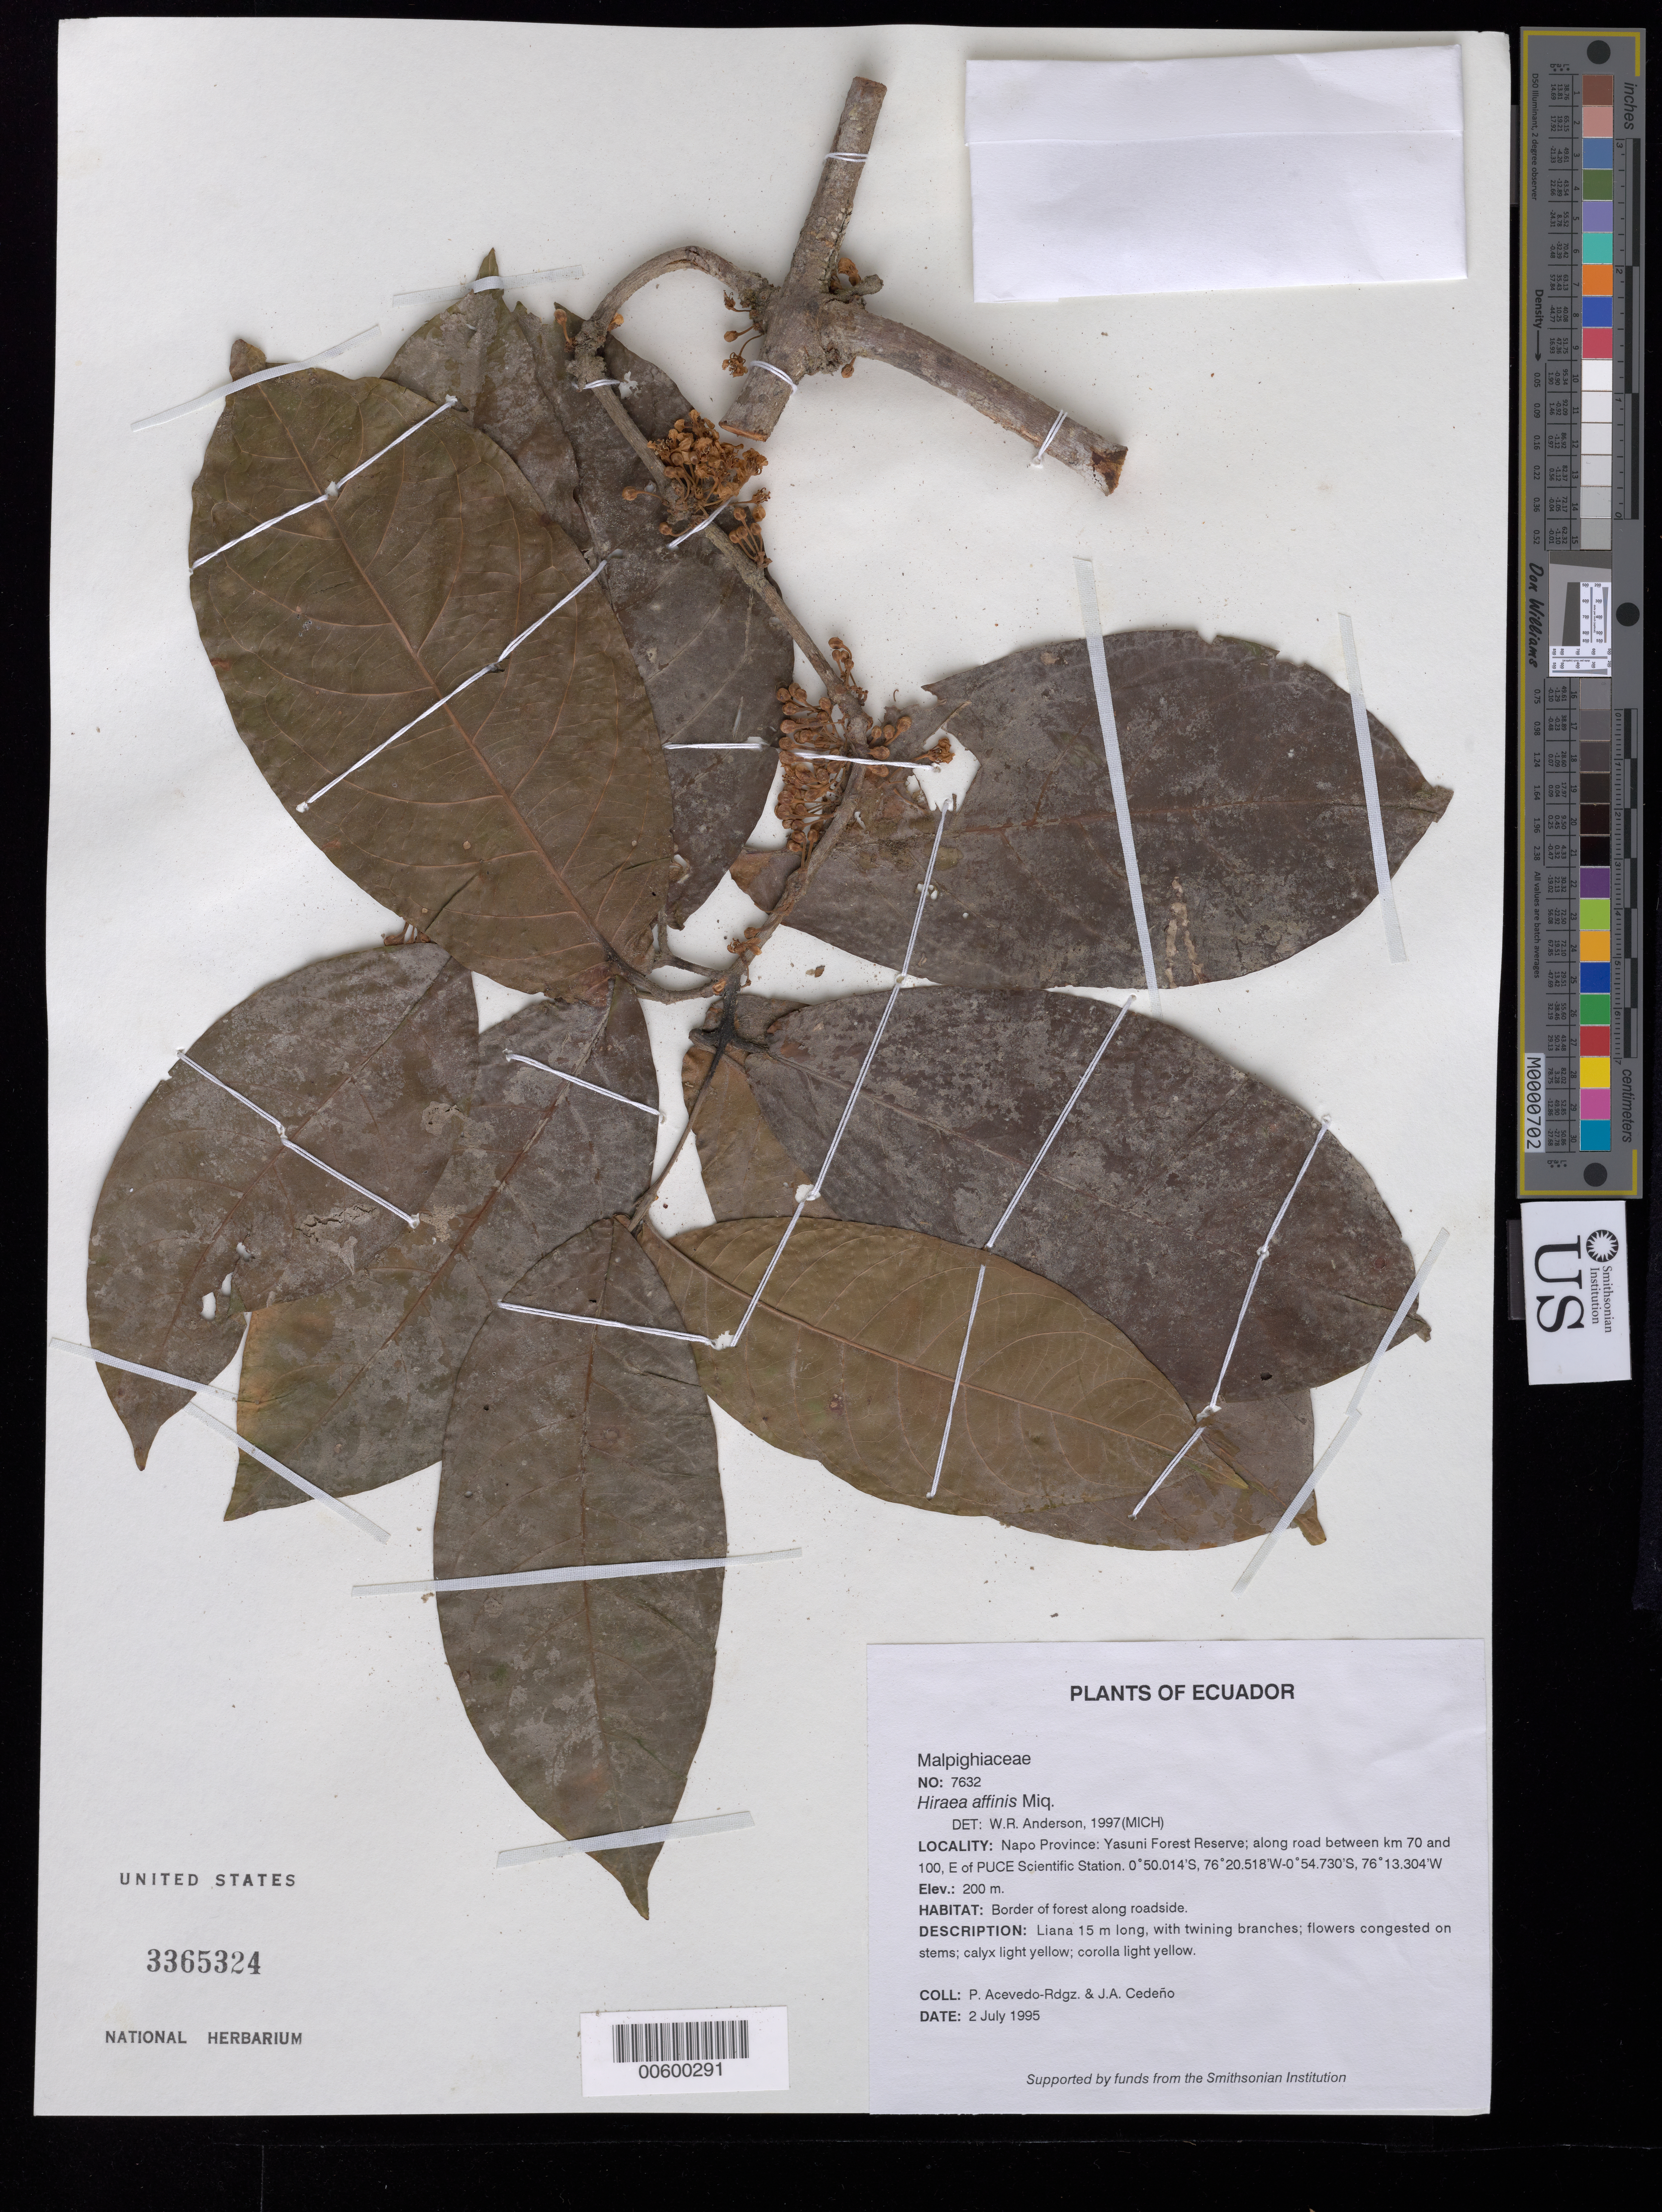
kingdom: Plantae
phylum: Tracheophyta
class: Magnoliopsida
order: Malpighiales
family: Malpighiaceae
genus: Hiraea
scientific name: Hiraea affinis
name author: Miq.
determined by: Anderson, W. R., (MICH), University of Michigan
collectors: P. Acevedo-Rodr. & J. A. Cedeño M.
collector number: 7632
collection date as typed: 02 Jul 1995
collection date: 1995-07-02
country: Ecuador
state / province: Napo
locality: Napo Province: Yasuni Forest Reserve; along road between km 70 and 100, E of PUCE Scientific Station.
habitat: Border of forest along roadside.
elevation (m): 200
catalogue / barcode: US 3365324